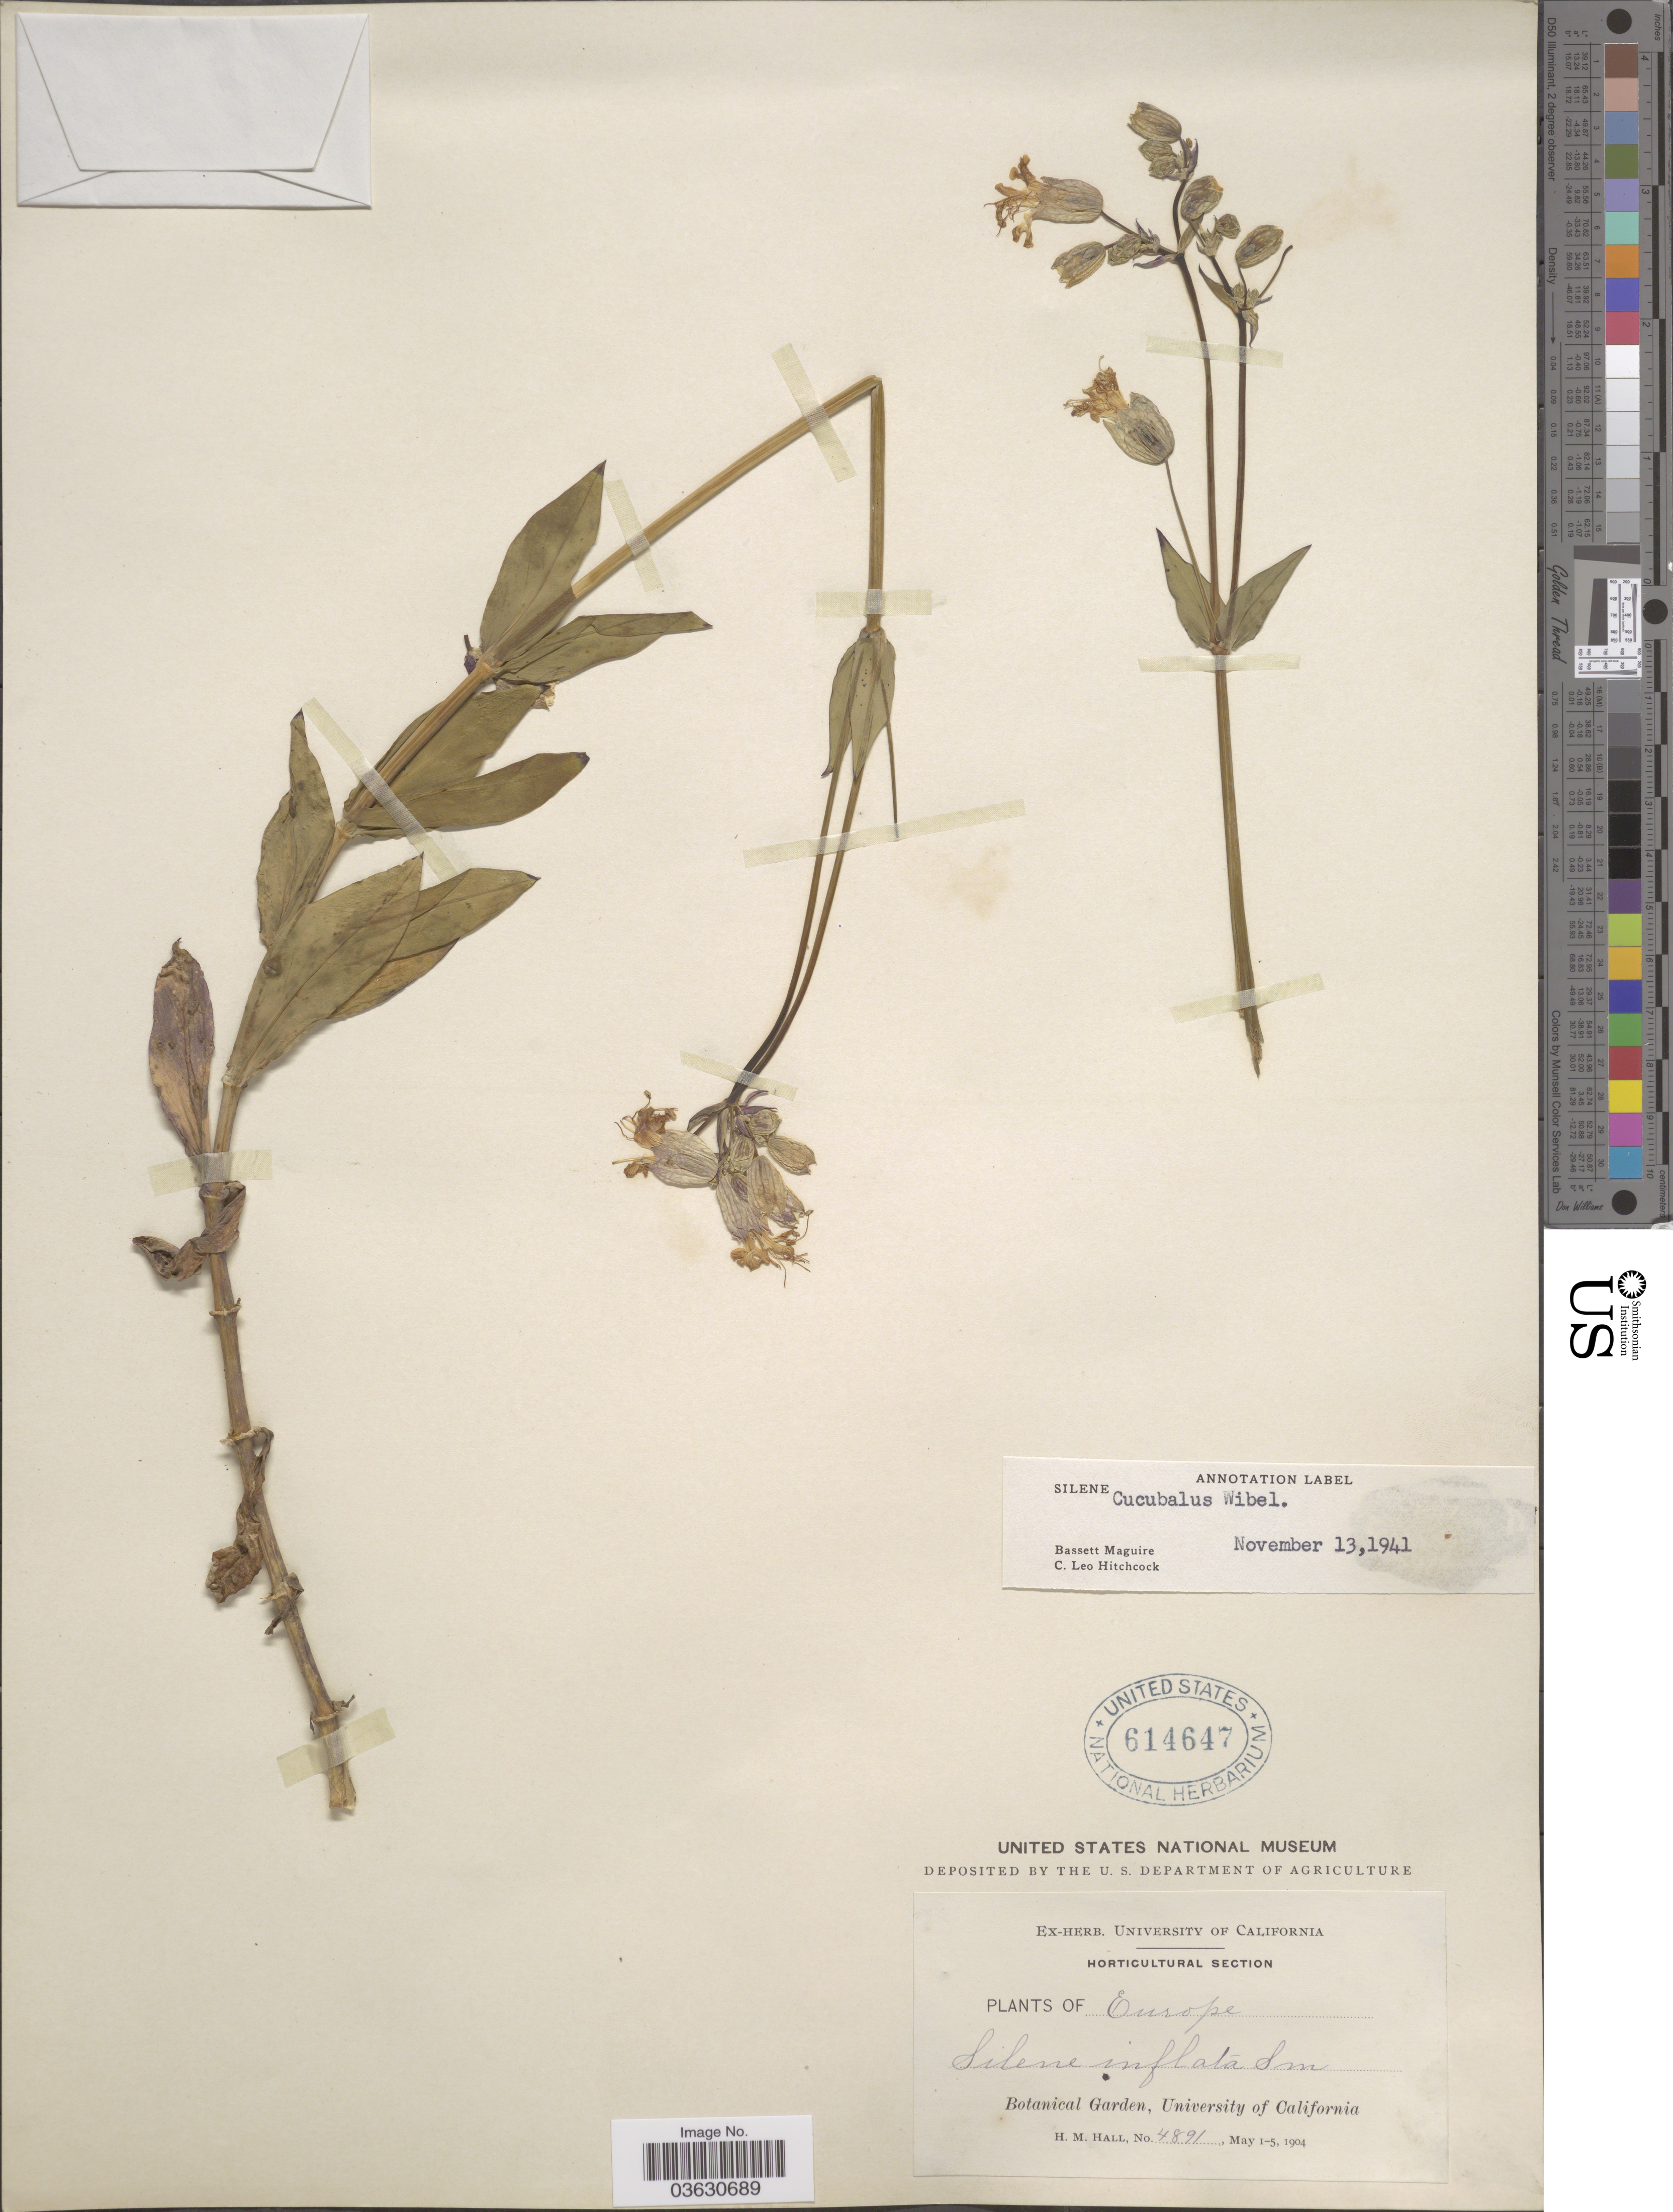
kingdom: Plantae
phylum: Tracheophyta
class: Magnoliopsida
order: Caryophyllales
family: Caryophyllaceae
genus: Silene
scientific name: Silene cucubalus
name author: L.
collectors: H. M. Hall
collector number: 4891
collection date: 1904-05-01/1904-05-05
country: United States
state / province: California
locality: Botanical Garden, University of California.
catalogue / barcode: US 614647